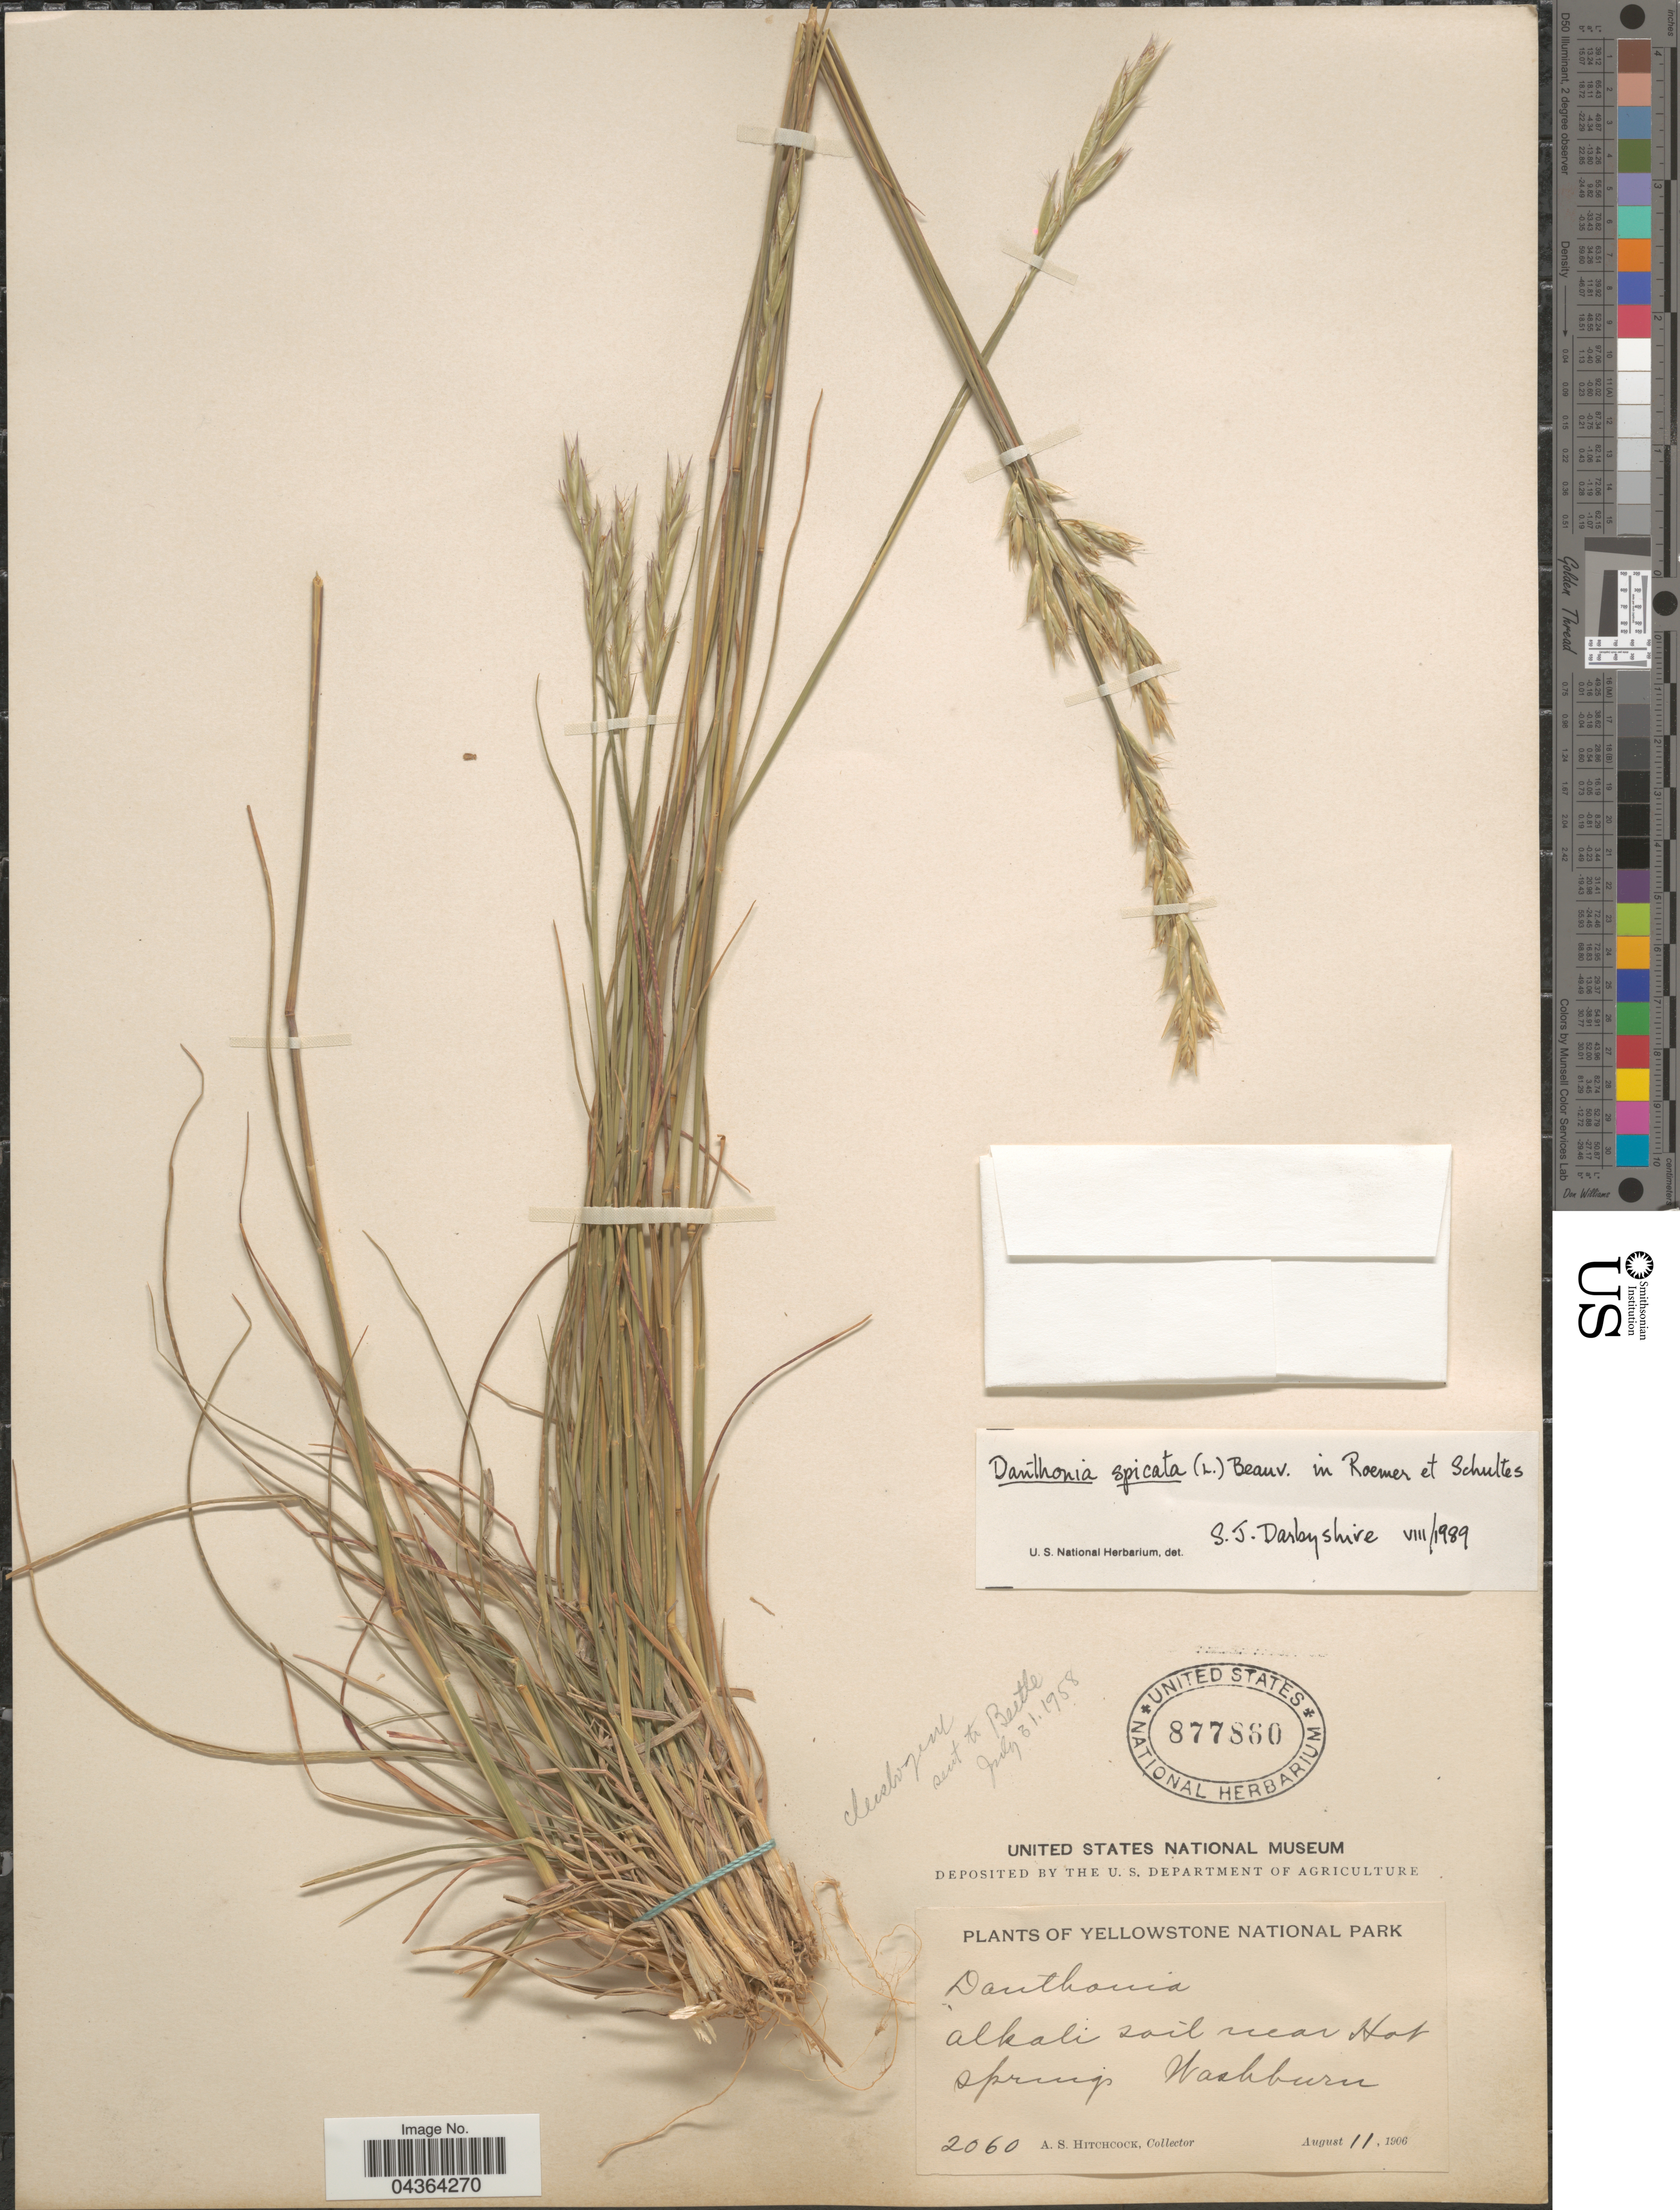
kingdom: Plantae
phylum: Tracheophyta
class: Liliopsida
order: Poales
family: Poaceae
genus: Danthonia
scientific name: Danthonia spicata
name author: (L.) P. Beauv. ex Roem. & Schult.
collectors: A. S. Hitchcock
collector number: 2060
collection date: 1906-08-11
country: United States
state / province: Wyoming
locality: Yellowstone National Park. Alkali soil near Hot Springs. Washburn.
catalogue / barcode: US 877860